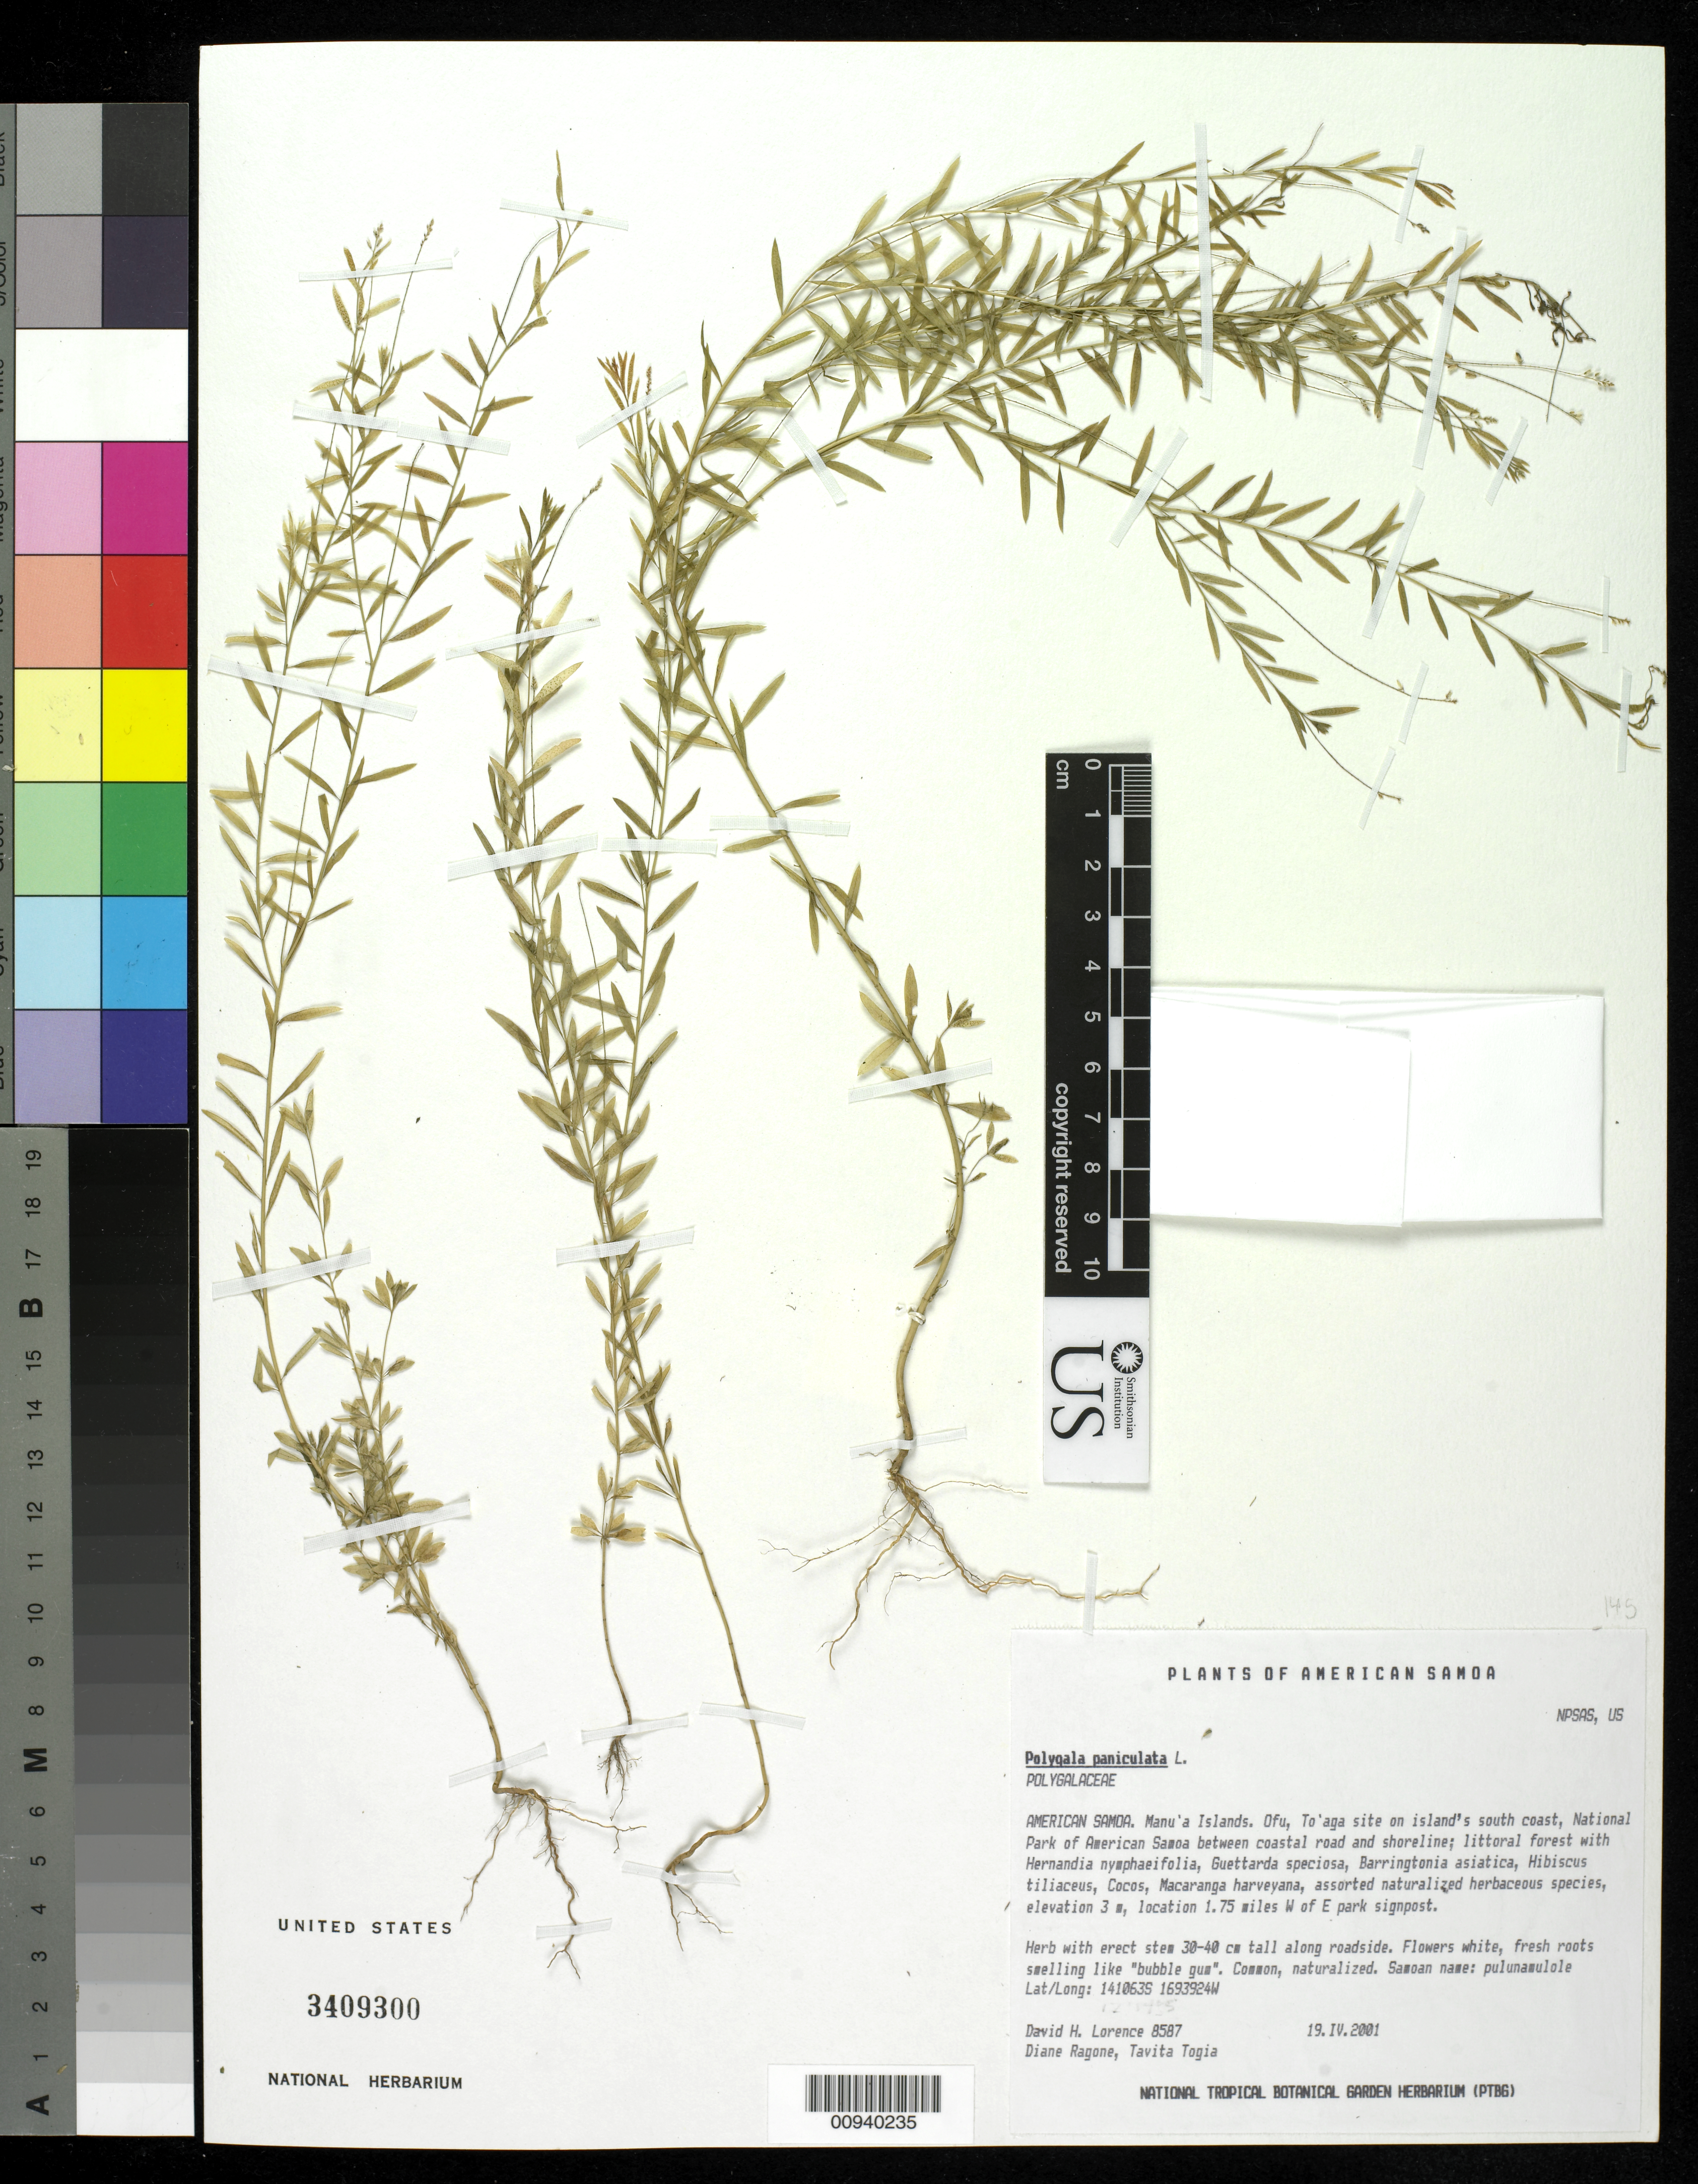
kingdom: Plantae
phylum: Tracheophyta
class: Magnoliopsida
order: Fabales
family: Polygalaceae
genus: Polygala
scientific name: Polygala paniculata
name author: L.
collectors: D. Lorence, D. Ragone & T. Togia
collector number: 8587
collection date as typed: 19 Apr 2001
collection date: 2001-04-19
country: American Samoa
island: Ofu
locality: To'aga site on island's south coast, Nat'l Park between coastal road and shore.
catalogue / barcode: US 3409300